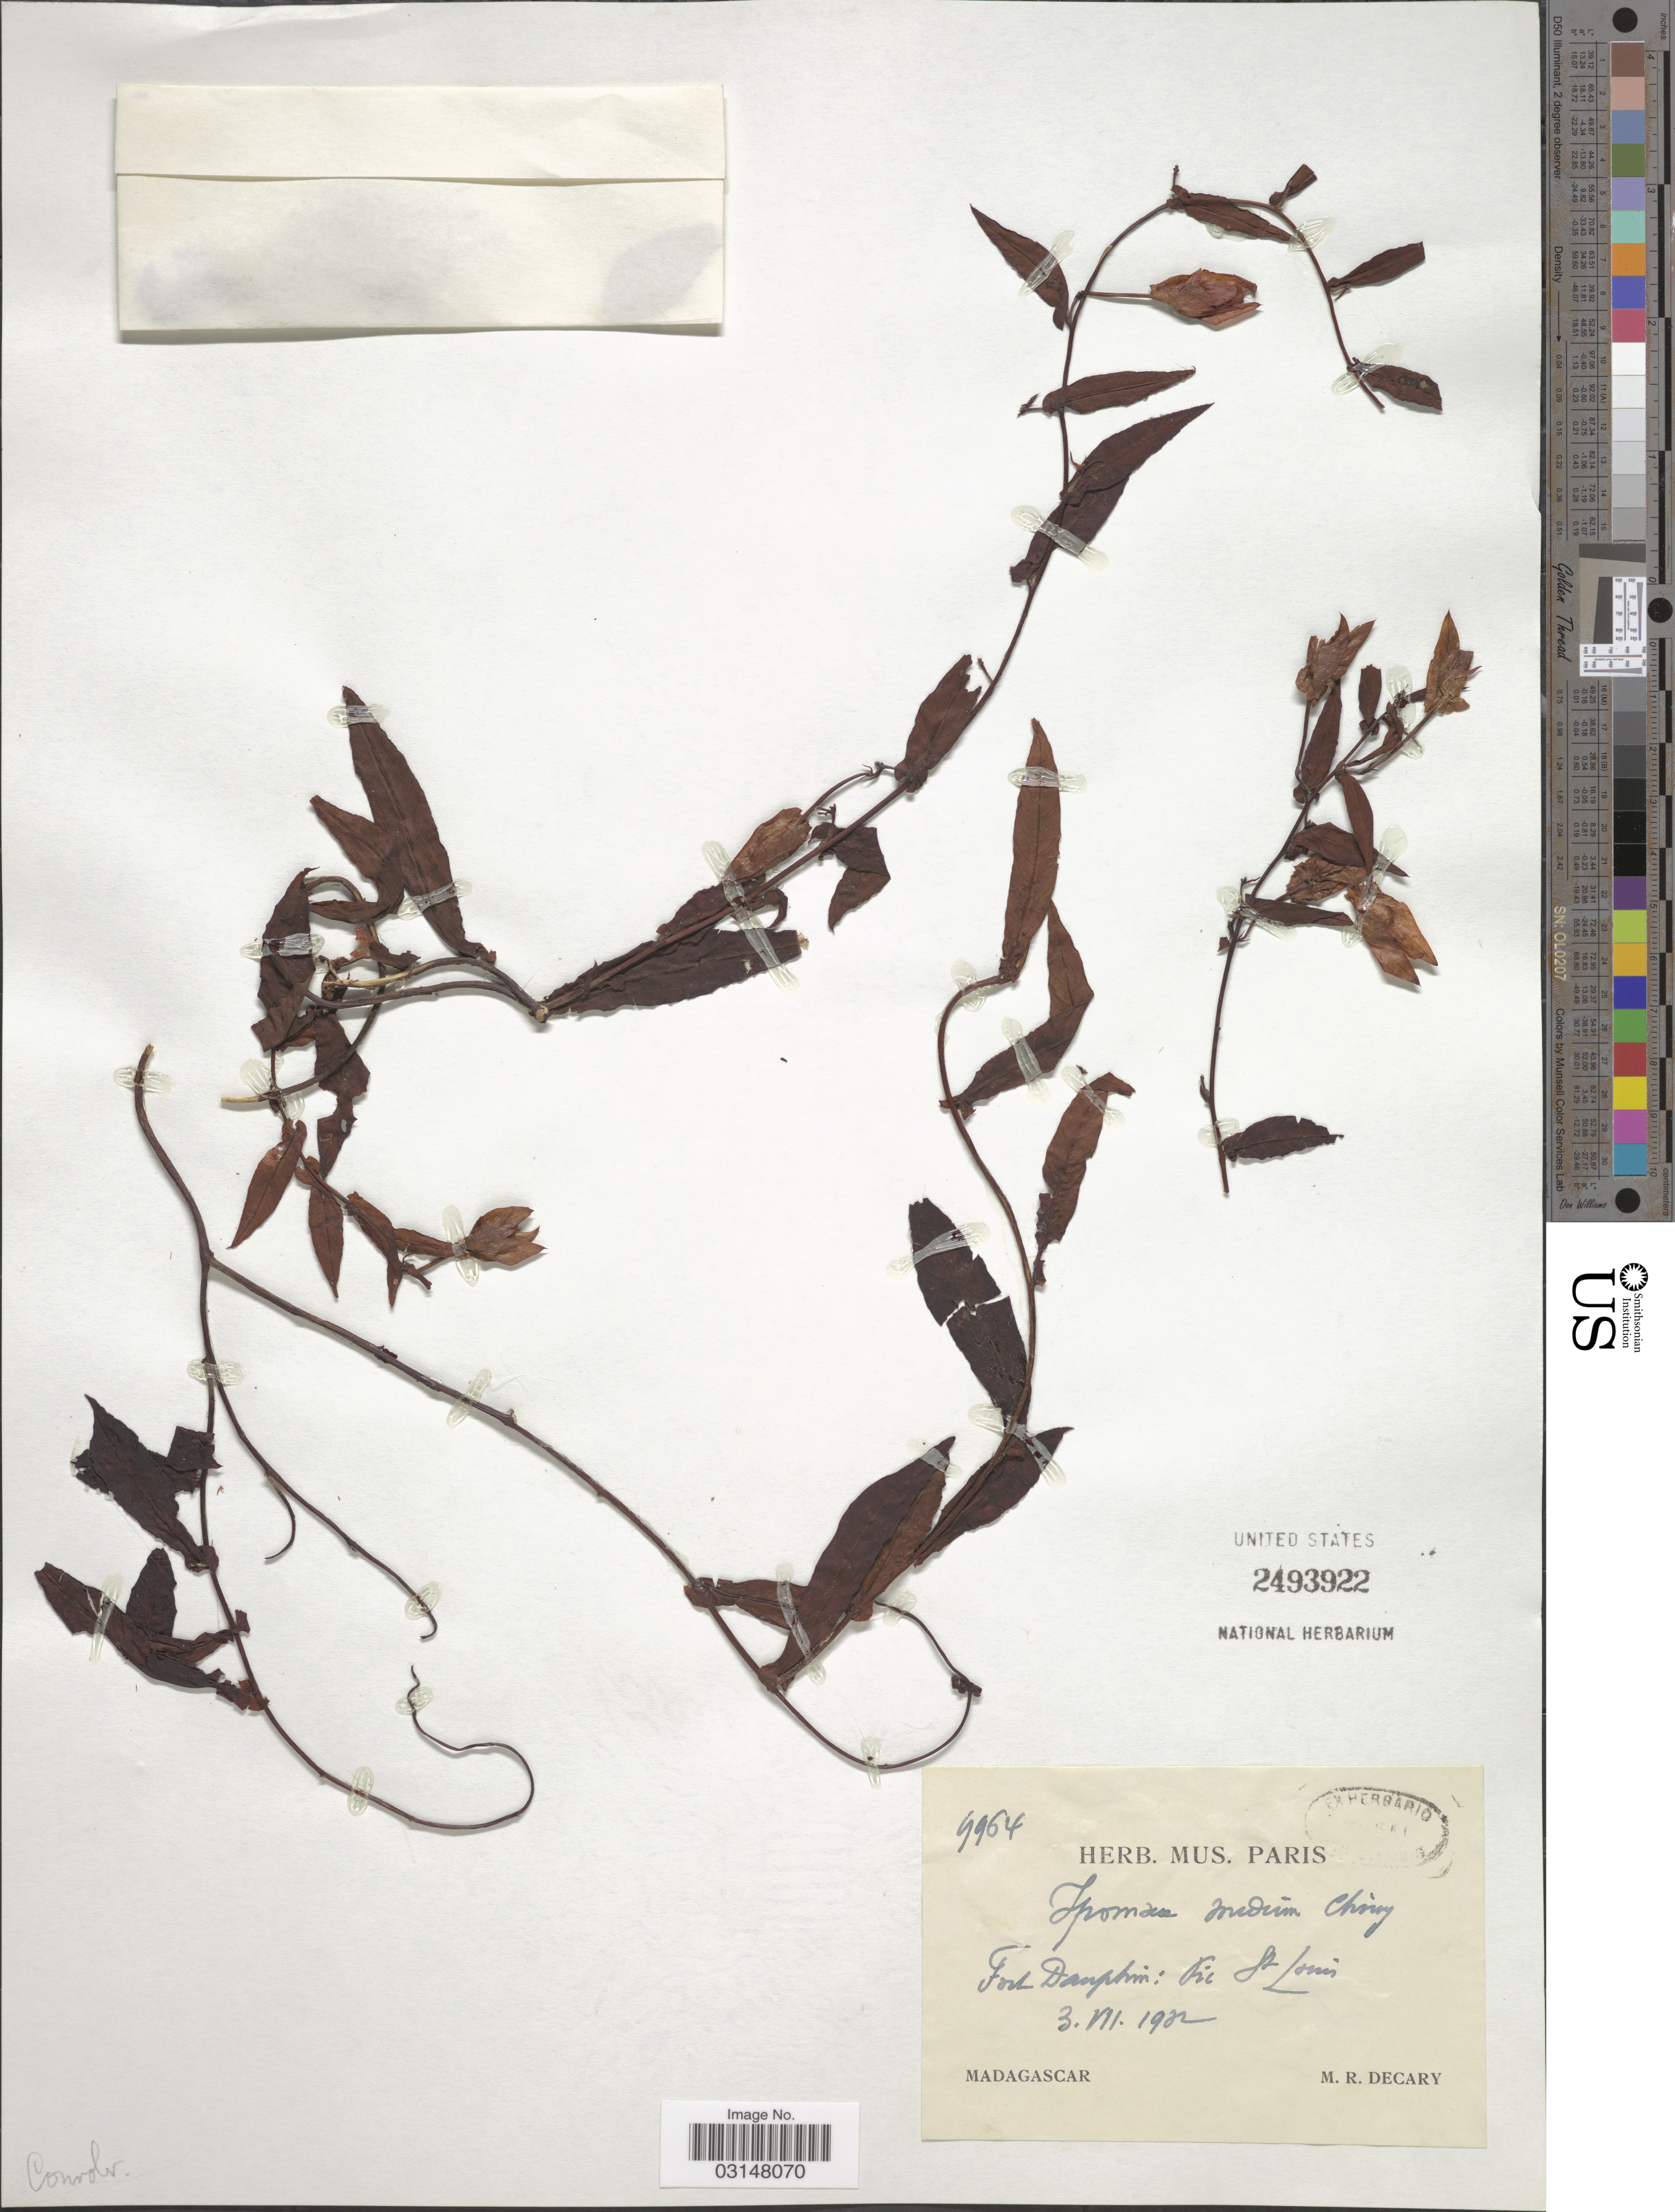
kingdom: Plantae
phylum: Tracheophyta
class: Magnoliopsida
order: Solanales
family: Convolvulaceae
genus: Xenostegia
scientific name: Xenostegia medium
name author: (L.) A. R. Simões & Staples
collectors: R. Decary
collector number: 9964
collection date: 1902-07-03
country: Madagascar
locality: Fort Dauphin: Pic St Louis.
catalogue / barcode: US 2493922